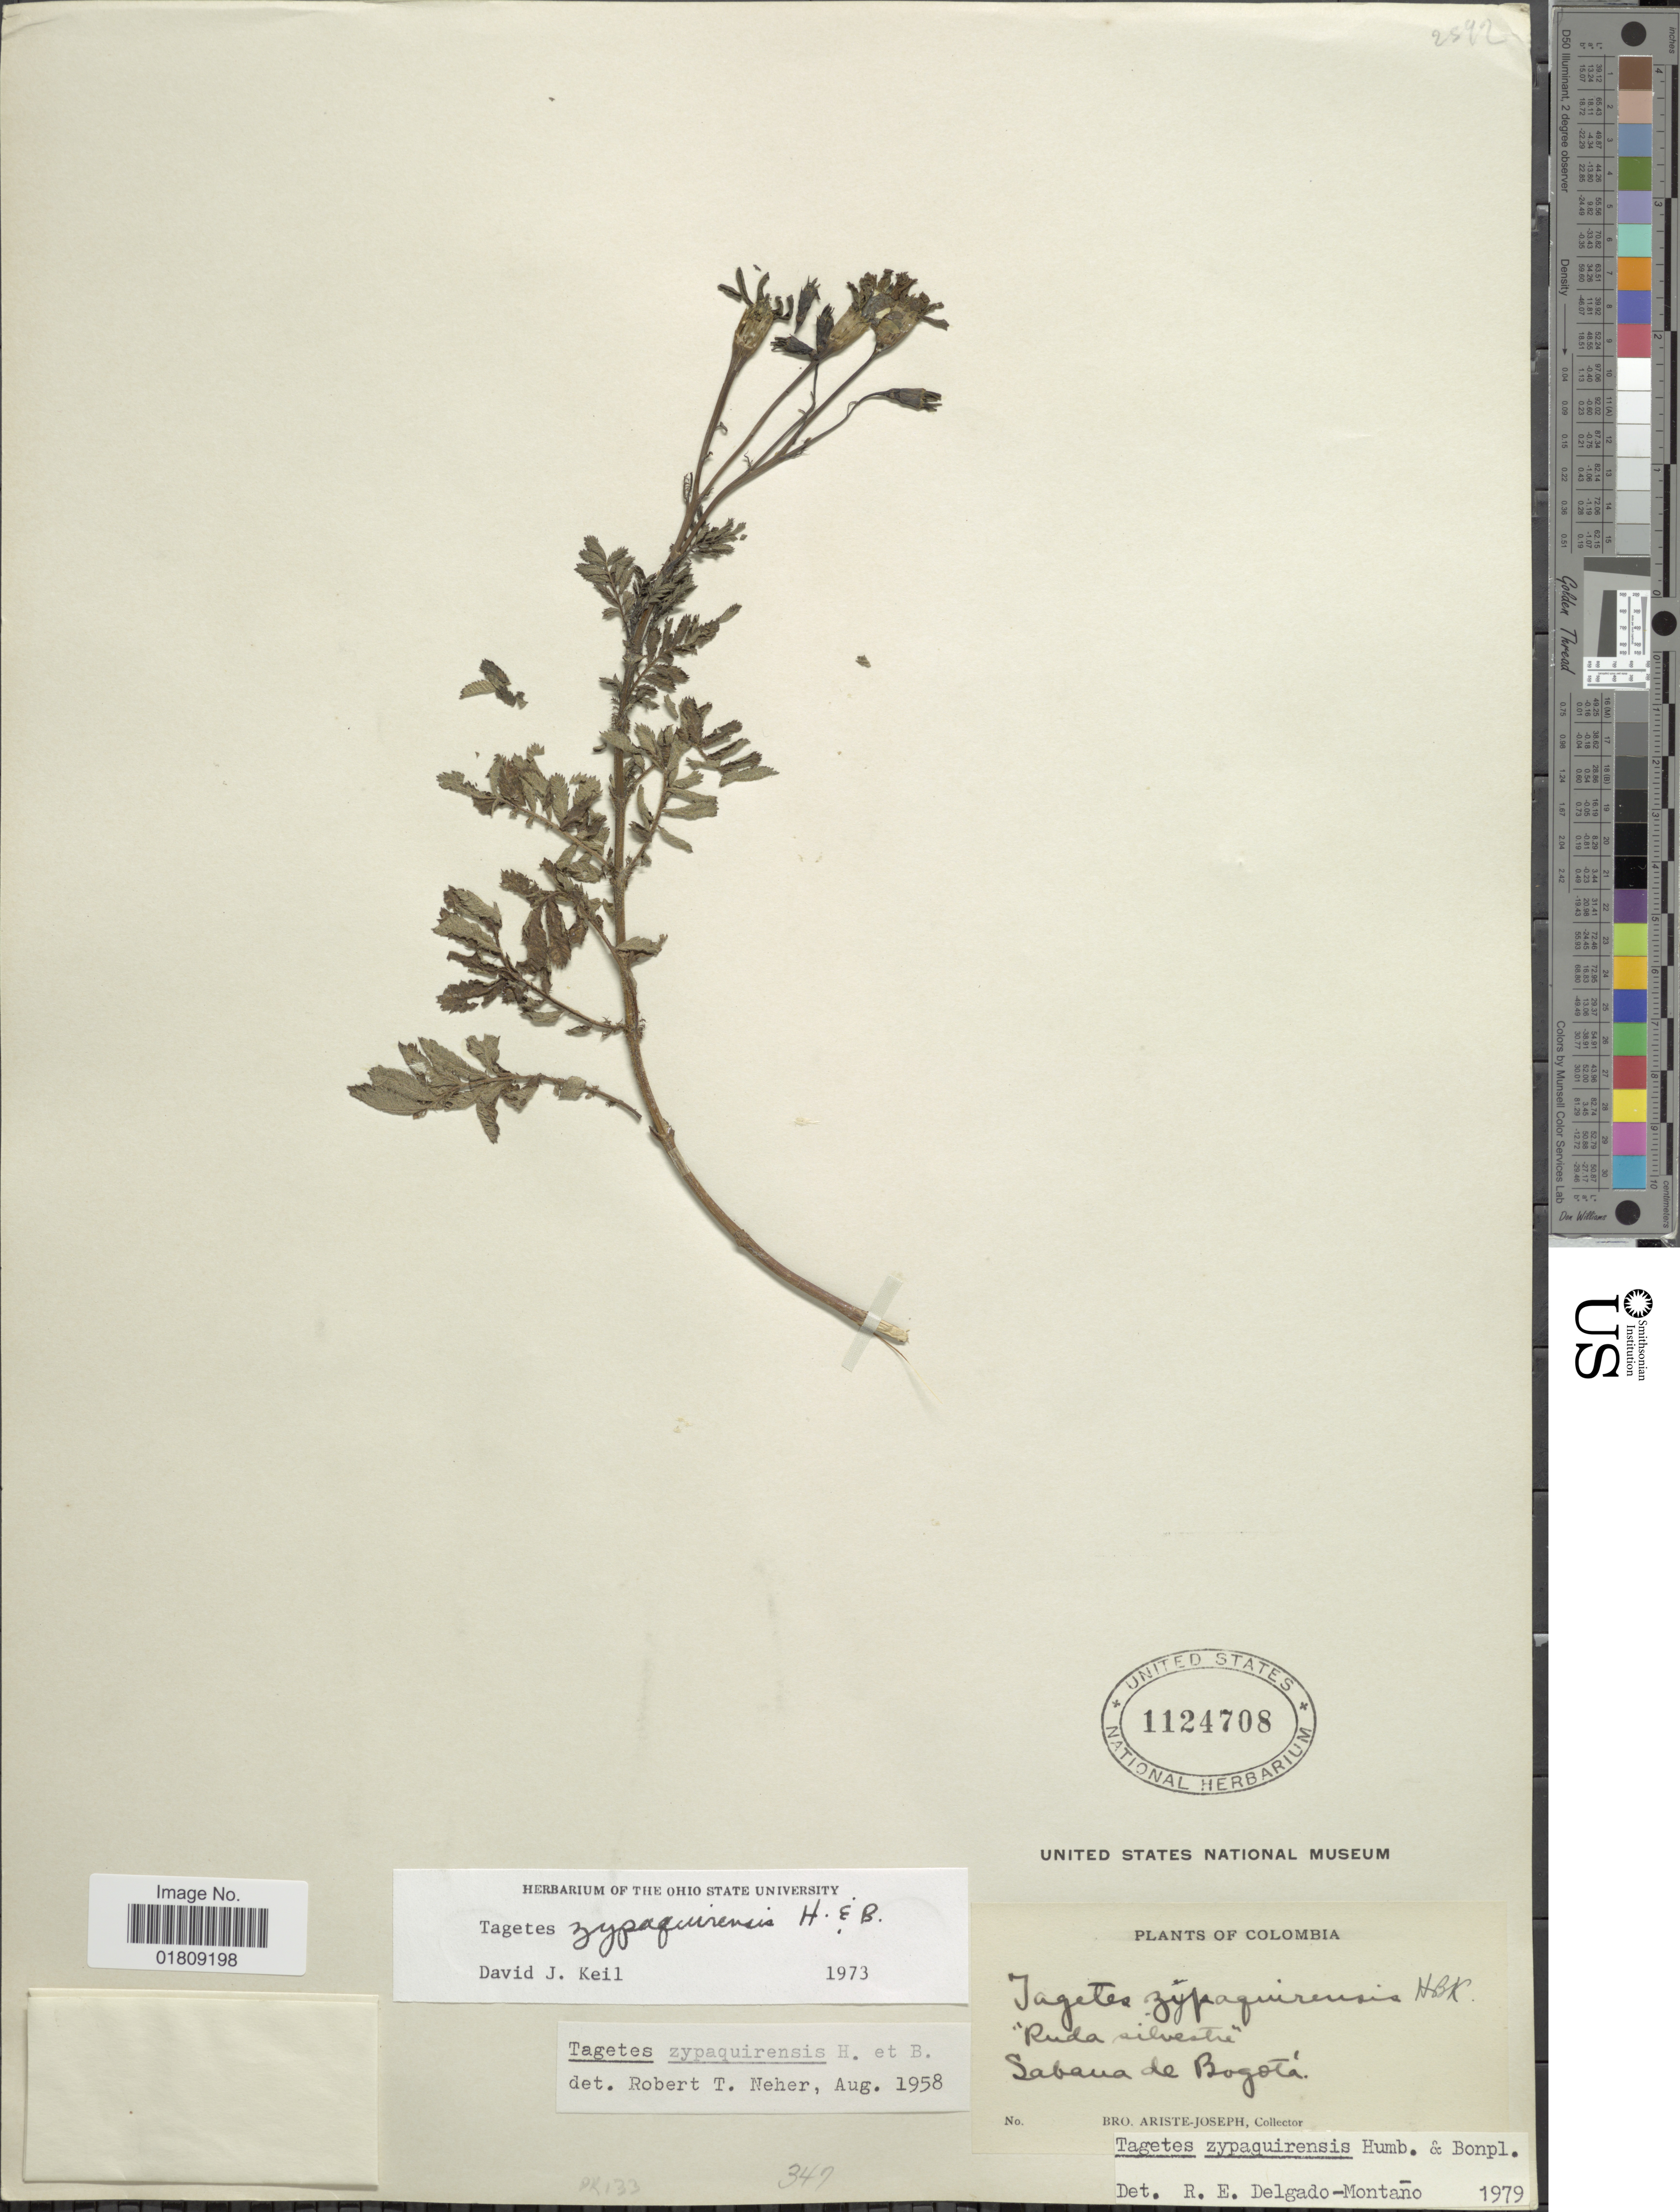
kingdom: Plantae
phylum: Tracheophyta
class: Magnoliopsida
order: Asterales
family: Asteraceae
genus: Tagetes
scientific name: Tagetes zypaquirensis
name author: Humb. & Bonpl.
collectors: Bro. Ariste-Joseph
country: Colombia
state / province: Bogota D.C.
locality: Sabana de Bogota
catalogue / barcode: US 1124708